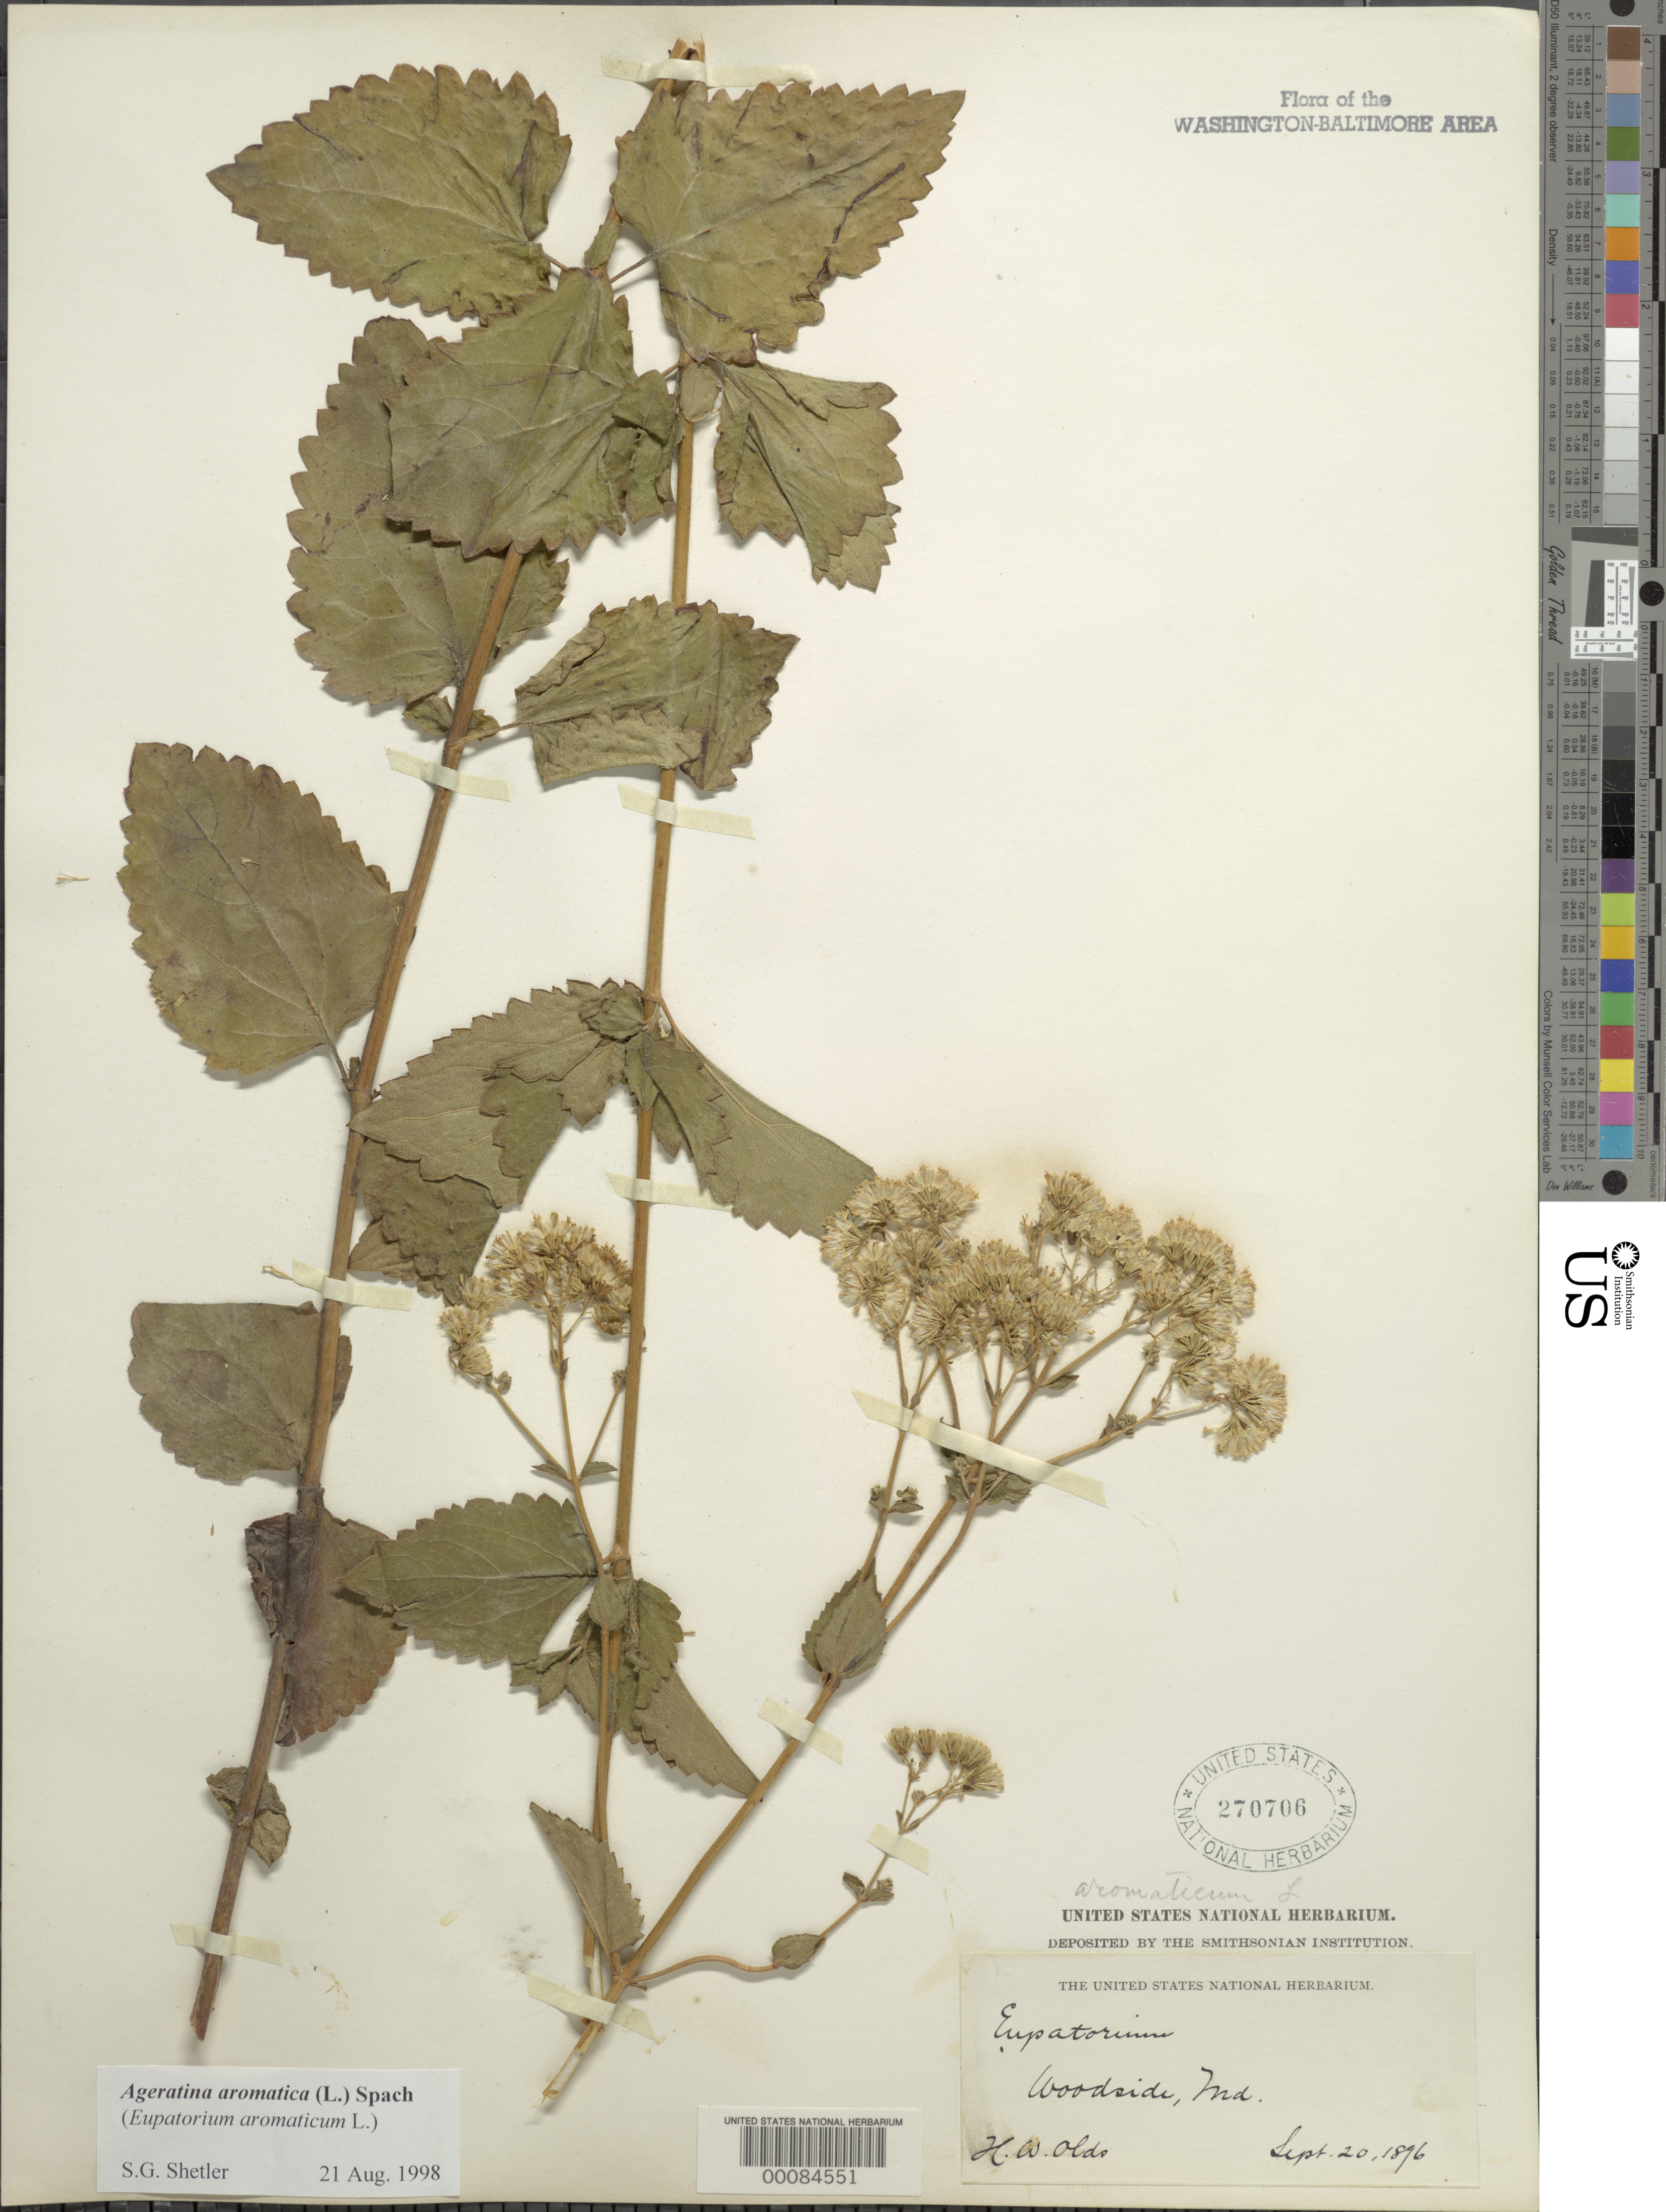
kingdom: Plantae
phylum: Tracheophyta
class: Magnoliopsida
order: Asterales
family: Asteraceae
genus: Ageratina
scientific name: Ageratina aromatica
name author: (L.) Spach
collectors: H. W. Olds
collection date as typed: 20 Sep 1896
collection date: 1896-09-20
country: United States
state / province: Maryland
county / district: Montgomery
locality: Woodside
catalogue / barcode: US 270706